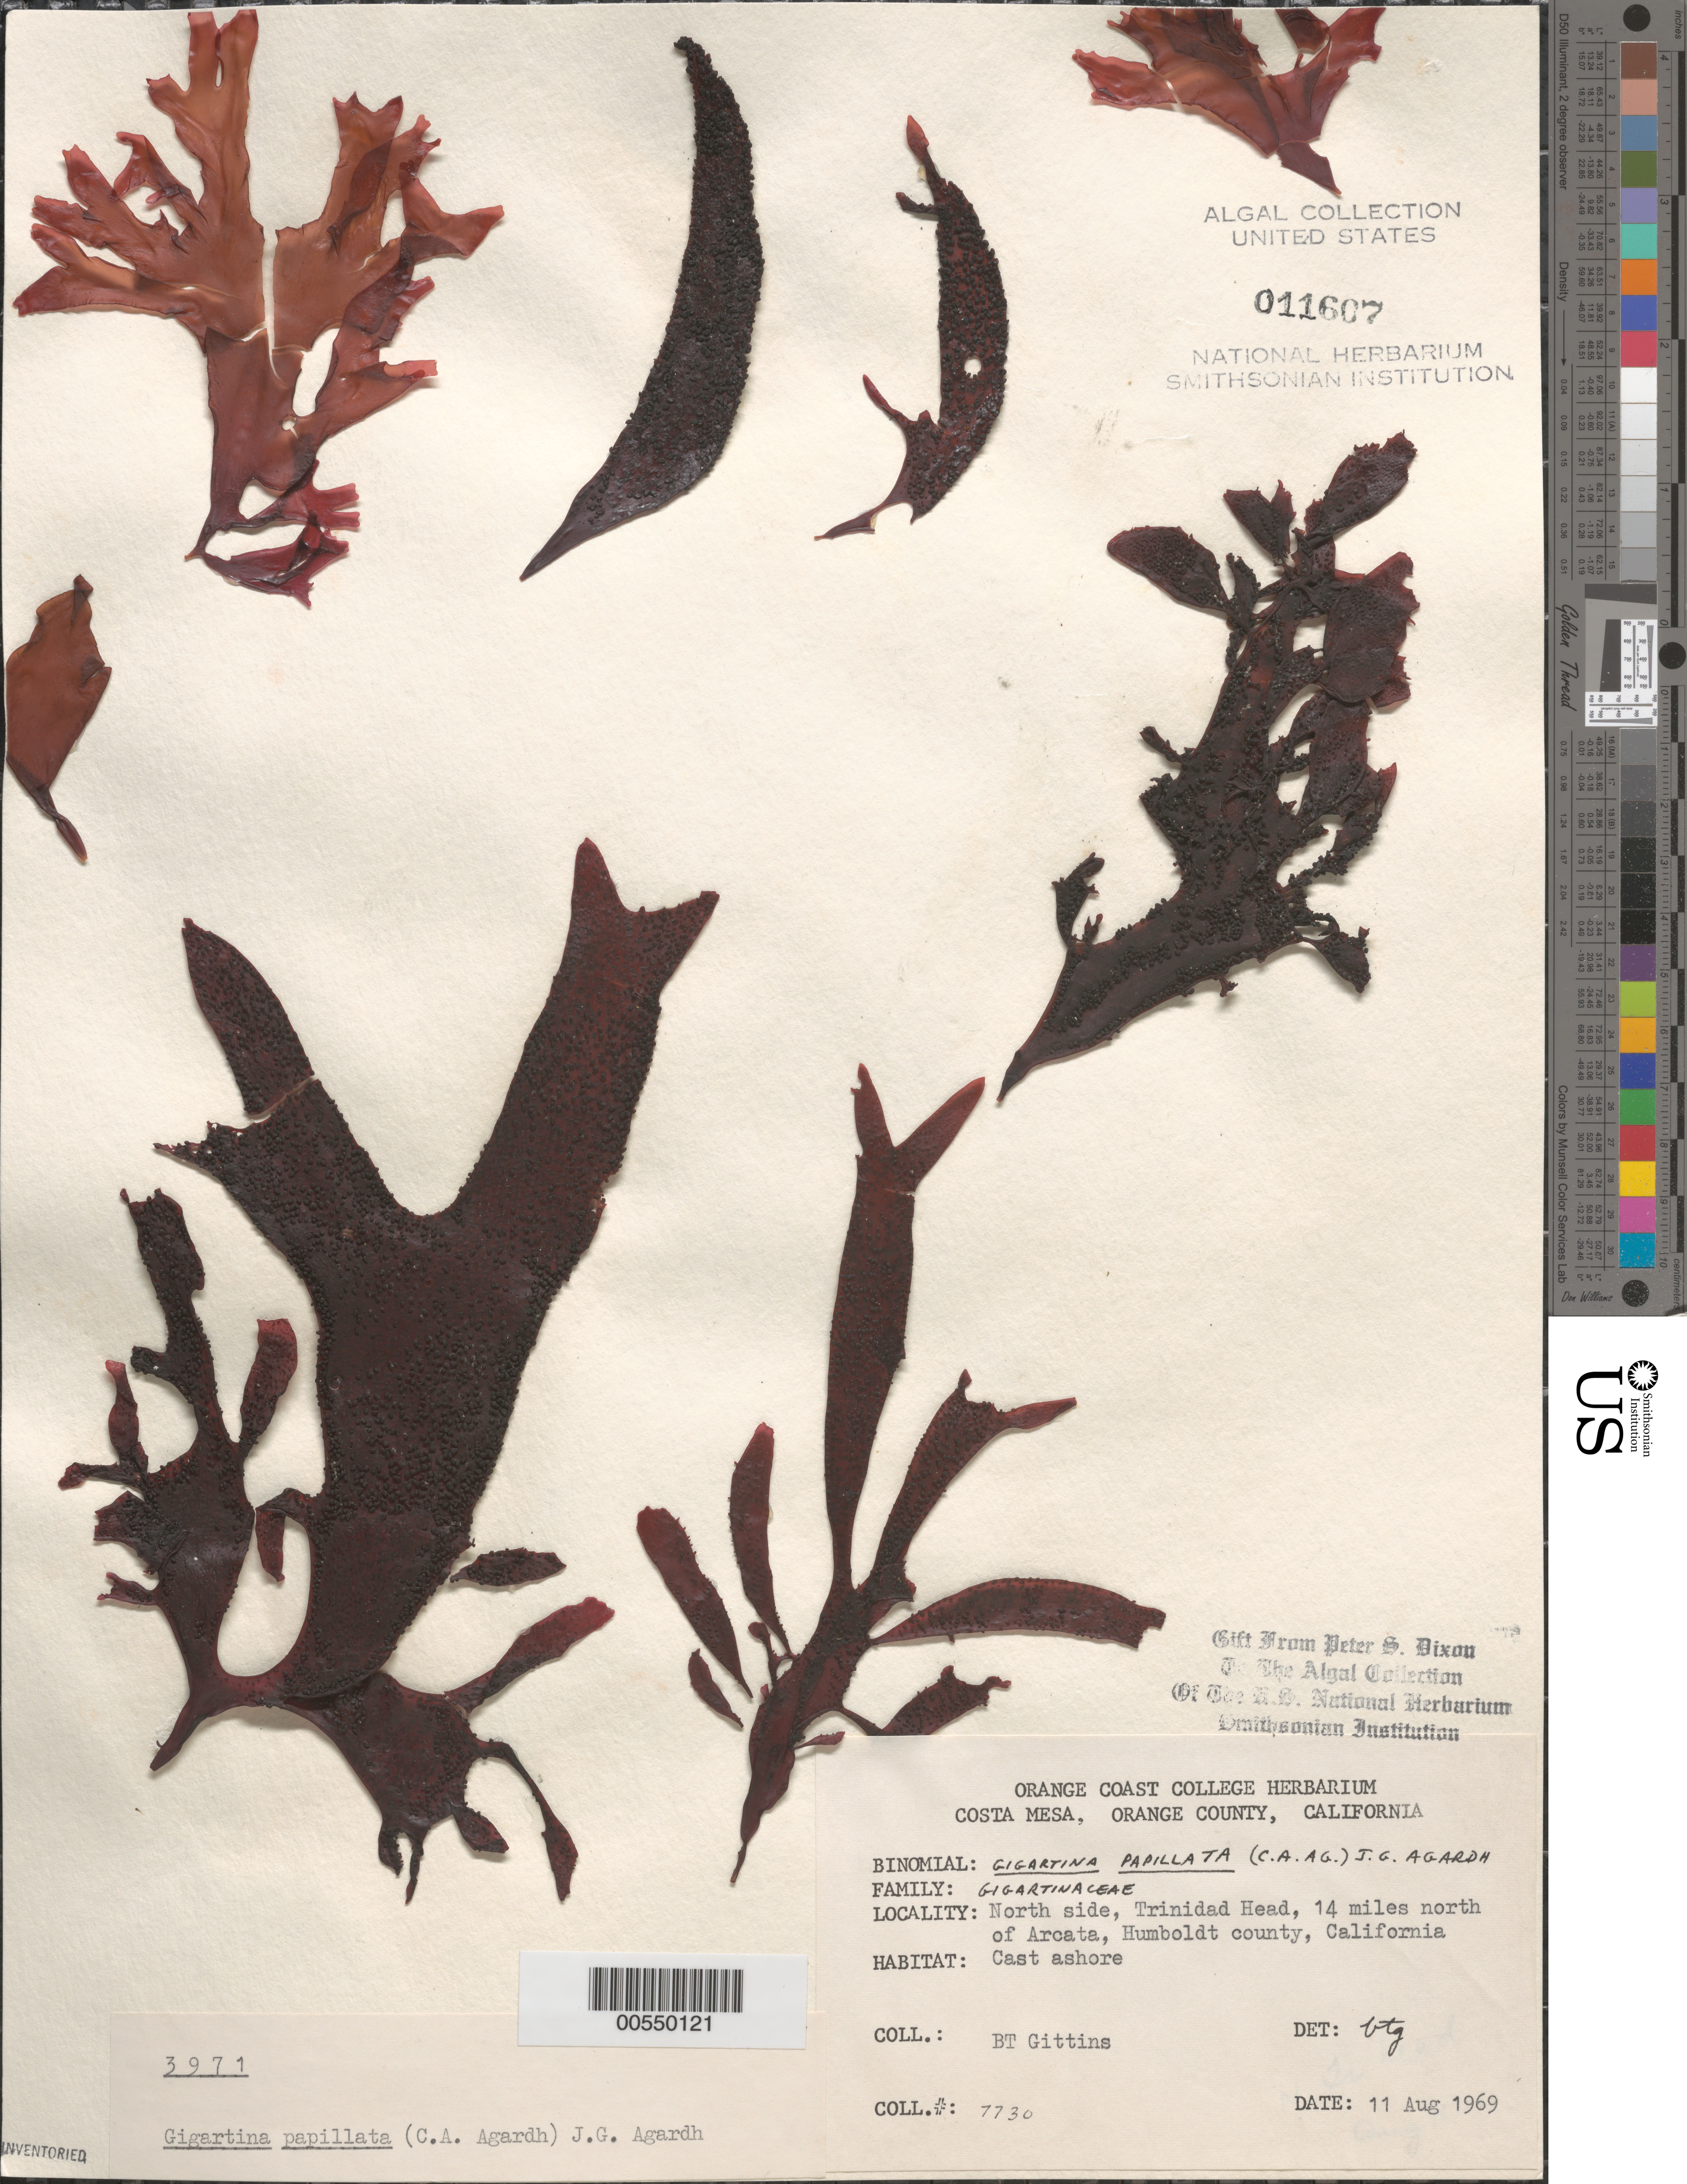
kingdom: Plantae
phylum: Rhodophyta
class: Florideophyceae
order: Gigartinales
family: Phyllophoraceae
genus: Mastocarpus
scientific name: Mastocarpus papillatus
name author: (C. Agardh) Kütz.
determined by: Algae name updating Project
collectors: B. Gittins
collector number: BTG 7730 & PSD 3971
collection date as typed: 11 Aug 1969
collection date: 1969-08-11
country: United States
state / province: California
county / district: Humboldt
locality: Trinidad Head, north of Arcata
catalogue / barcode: US 11607